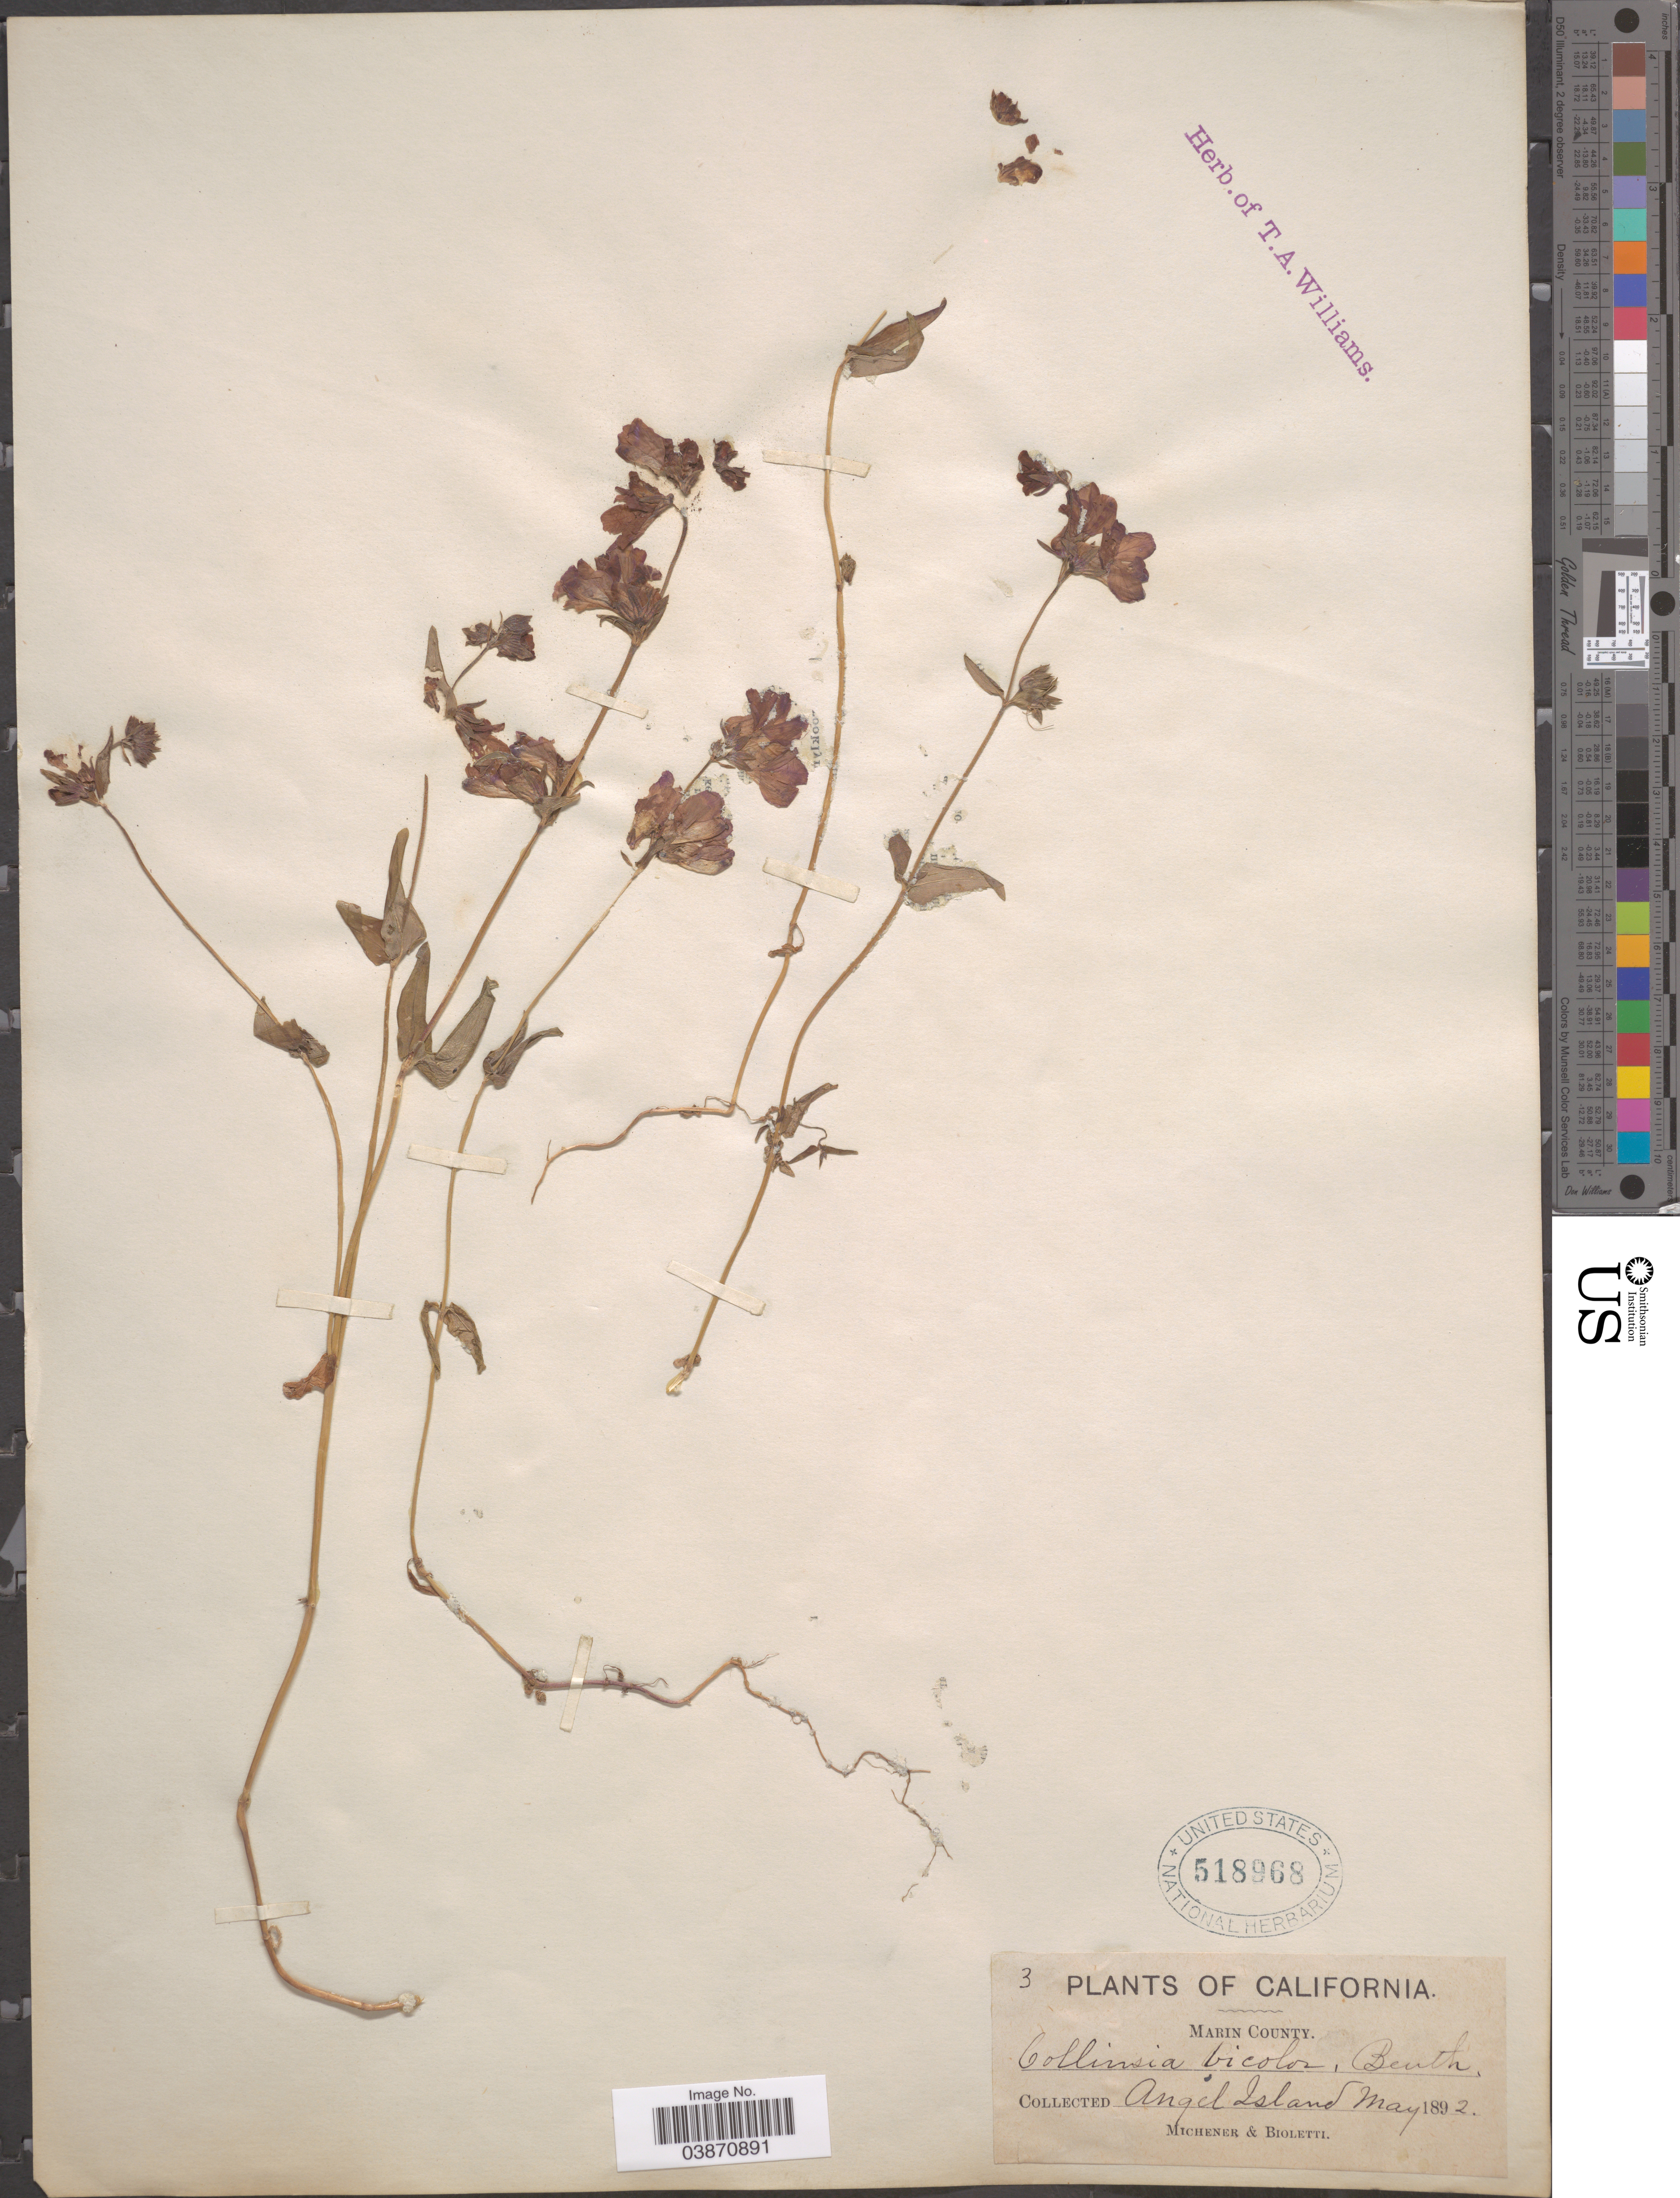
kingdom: Plantae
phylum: Tracheophyta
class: Magnoliopsida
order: Lamiales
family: Plantaginaceae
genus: Collinsia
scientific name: Collinsia bicolor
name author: Raf.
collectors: -. Michener & -- Bioletti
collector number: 3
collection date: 1892-05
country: United States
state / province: California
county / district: Marin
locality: Marin County. Angel Island.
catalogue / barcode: US 518968